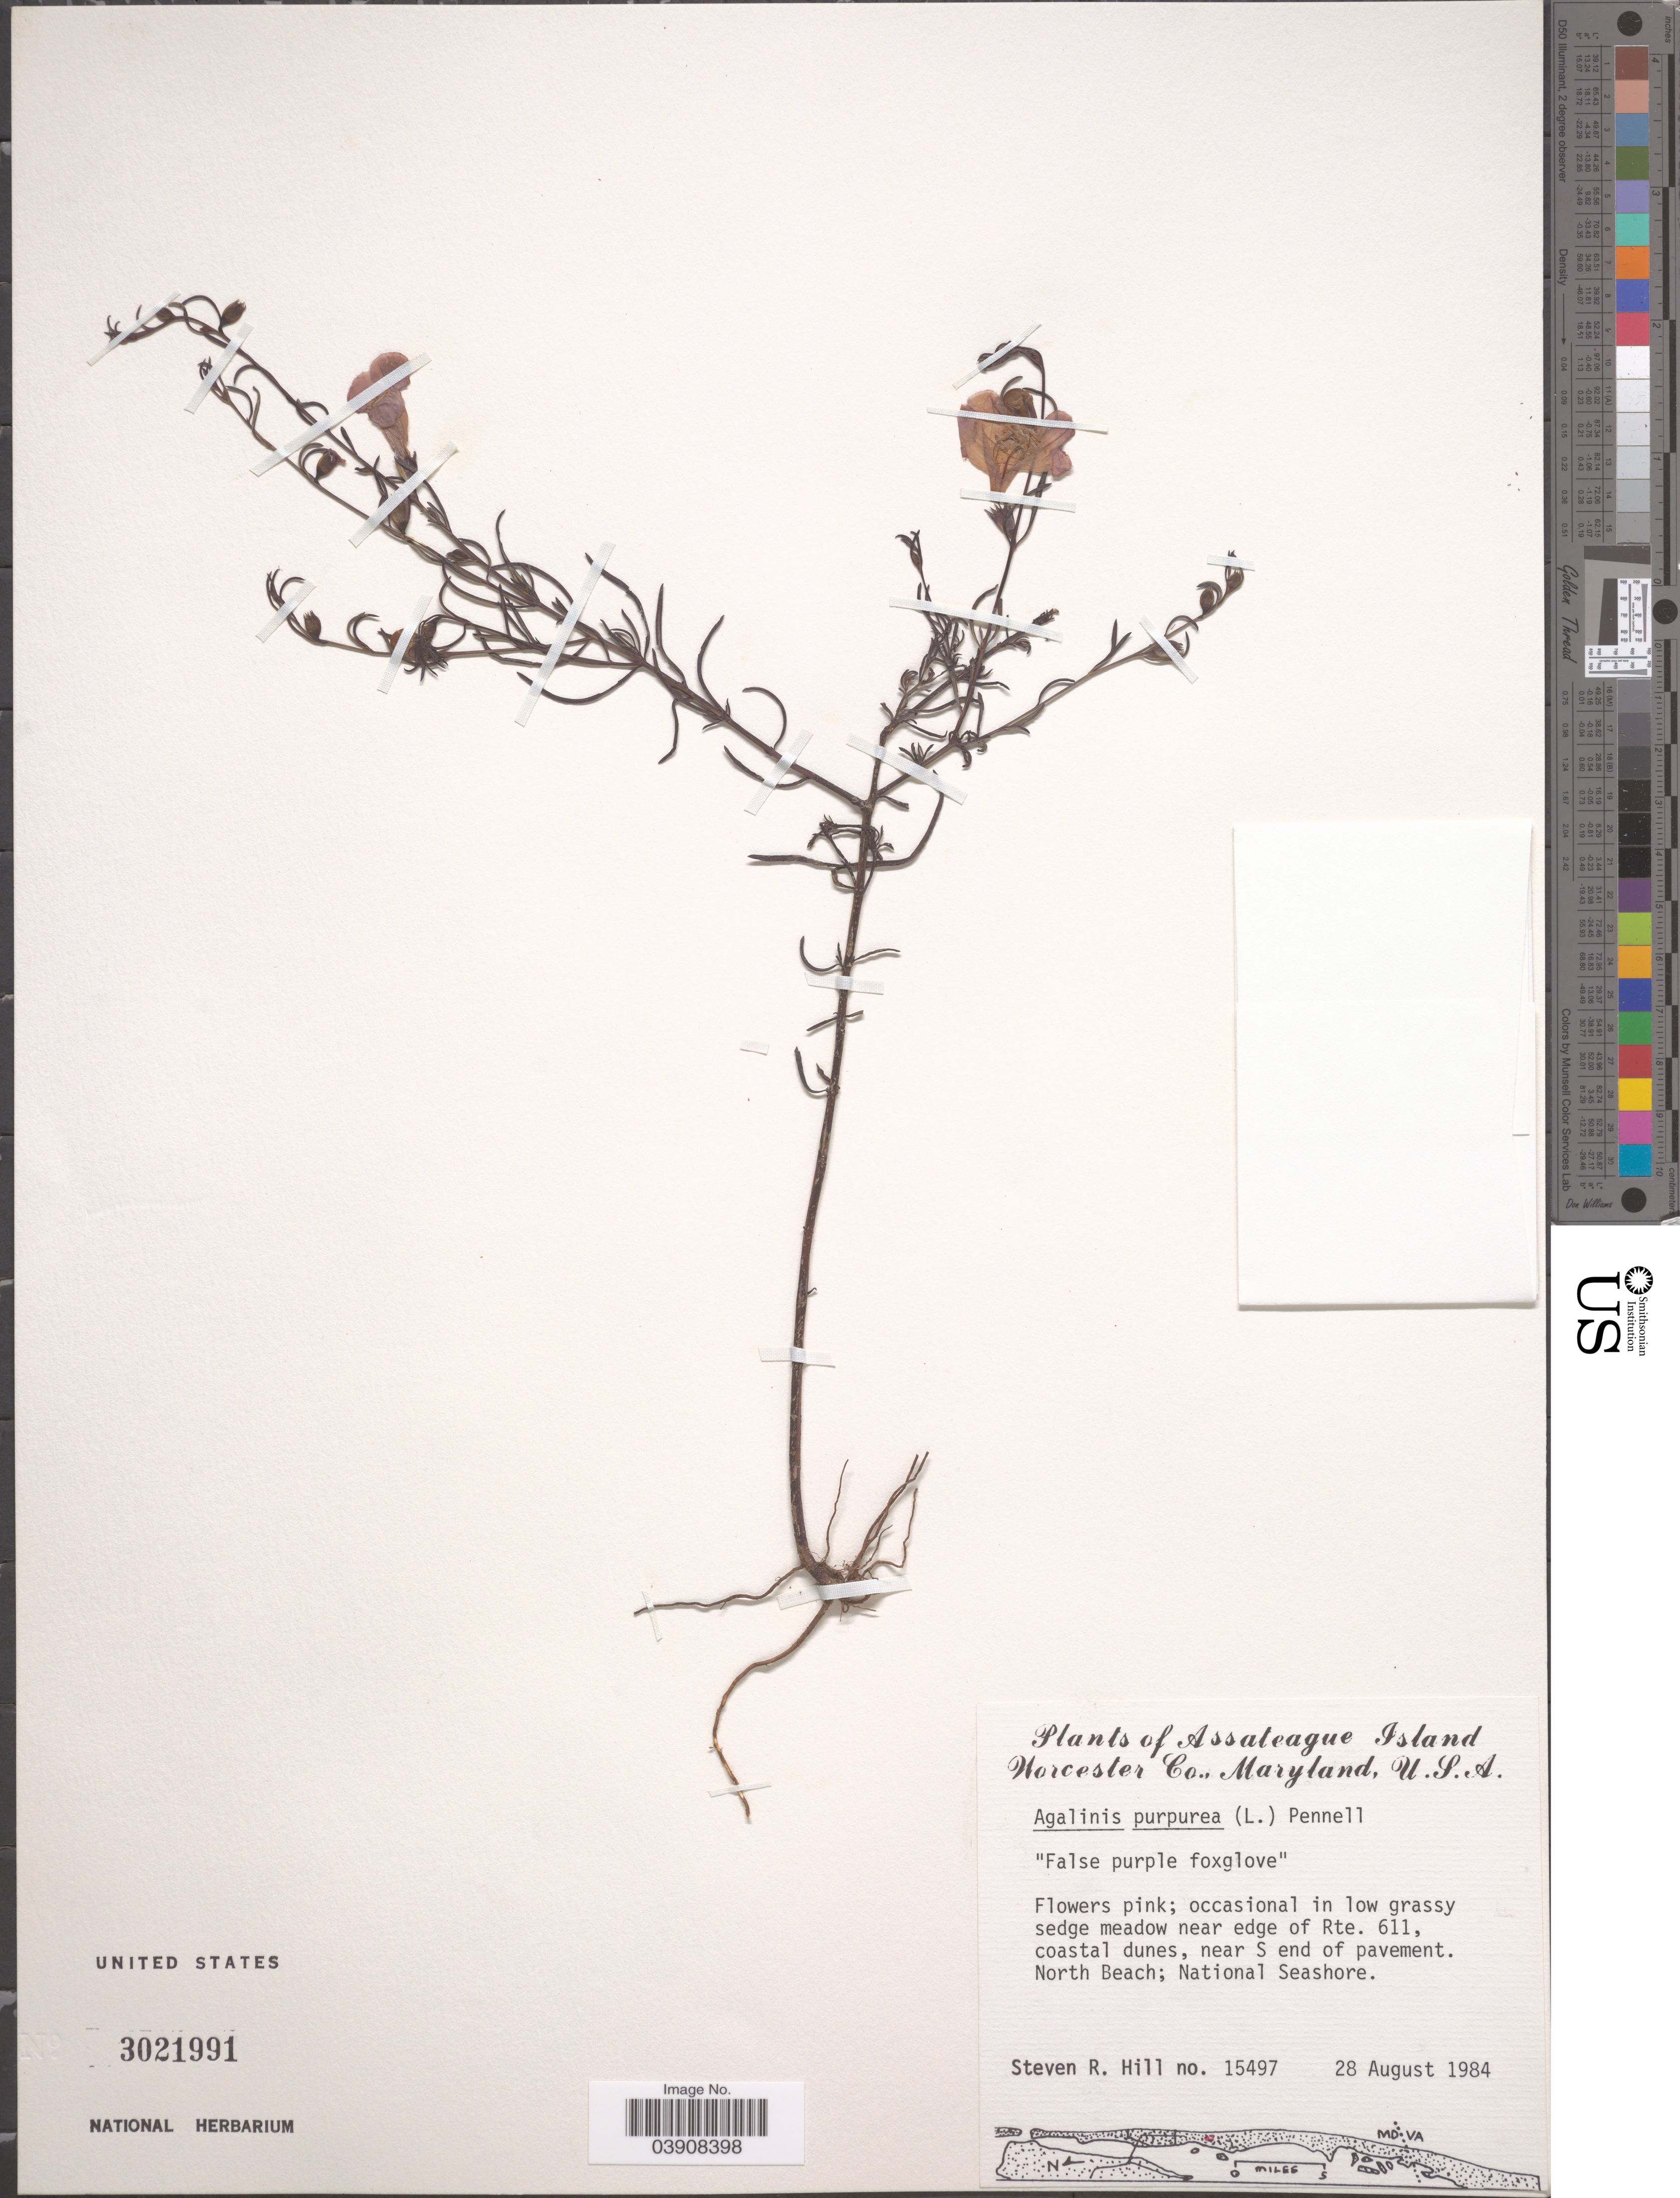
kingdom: Plantae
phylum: Tracheophyta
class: Magnoliopsida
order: Lamiales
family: Orobanchaceae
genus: Agalinis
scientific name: Agalinis purpurea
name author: (L.) Pennell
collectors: S. Hill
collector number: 15497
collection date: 1984-08-28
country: United States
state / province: Maryland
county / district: Worcester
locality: Assateague Island. Worcester Co. In low grassy sedge meadow near edge of Rte. 611, coastal dunes, near S end of pavement. North Beach; National Seashore.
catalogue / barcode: US 3021991